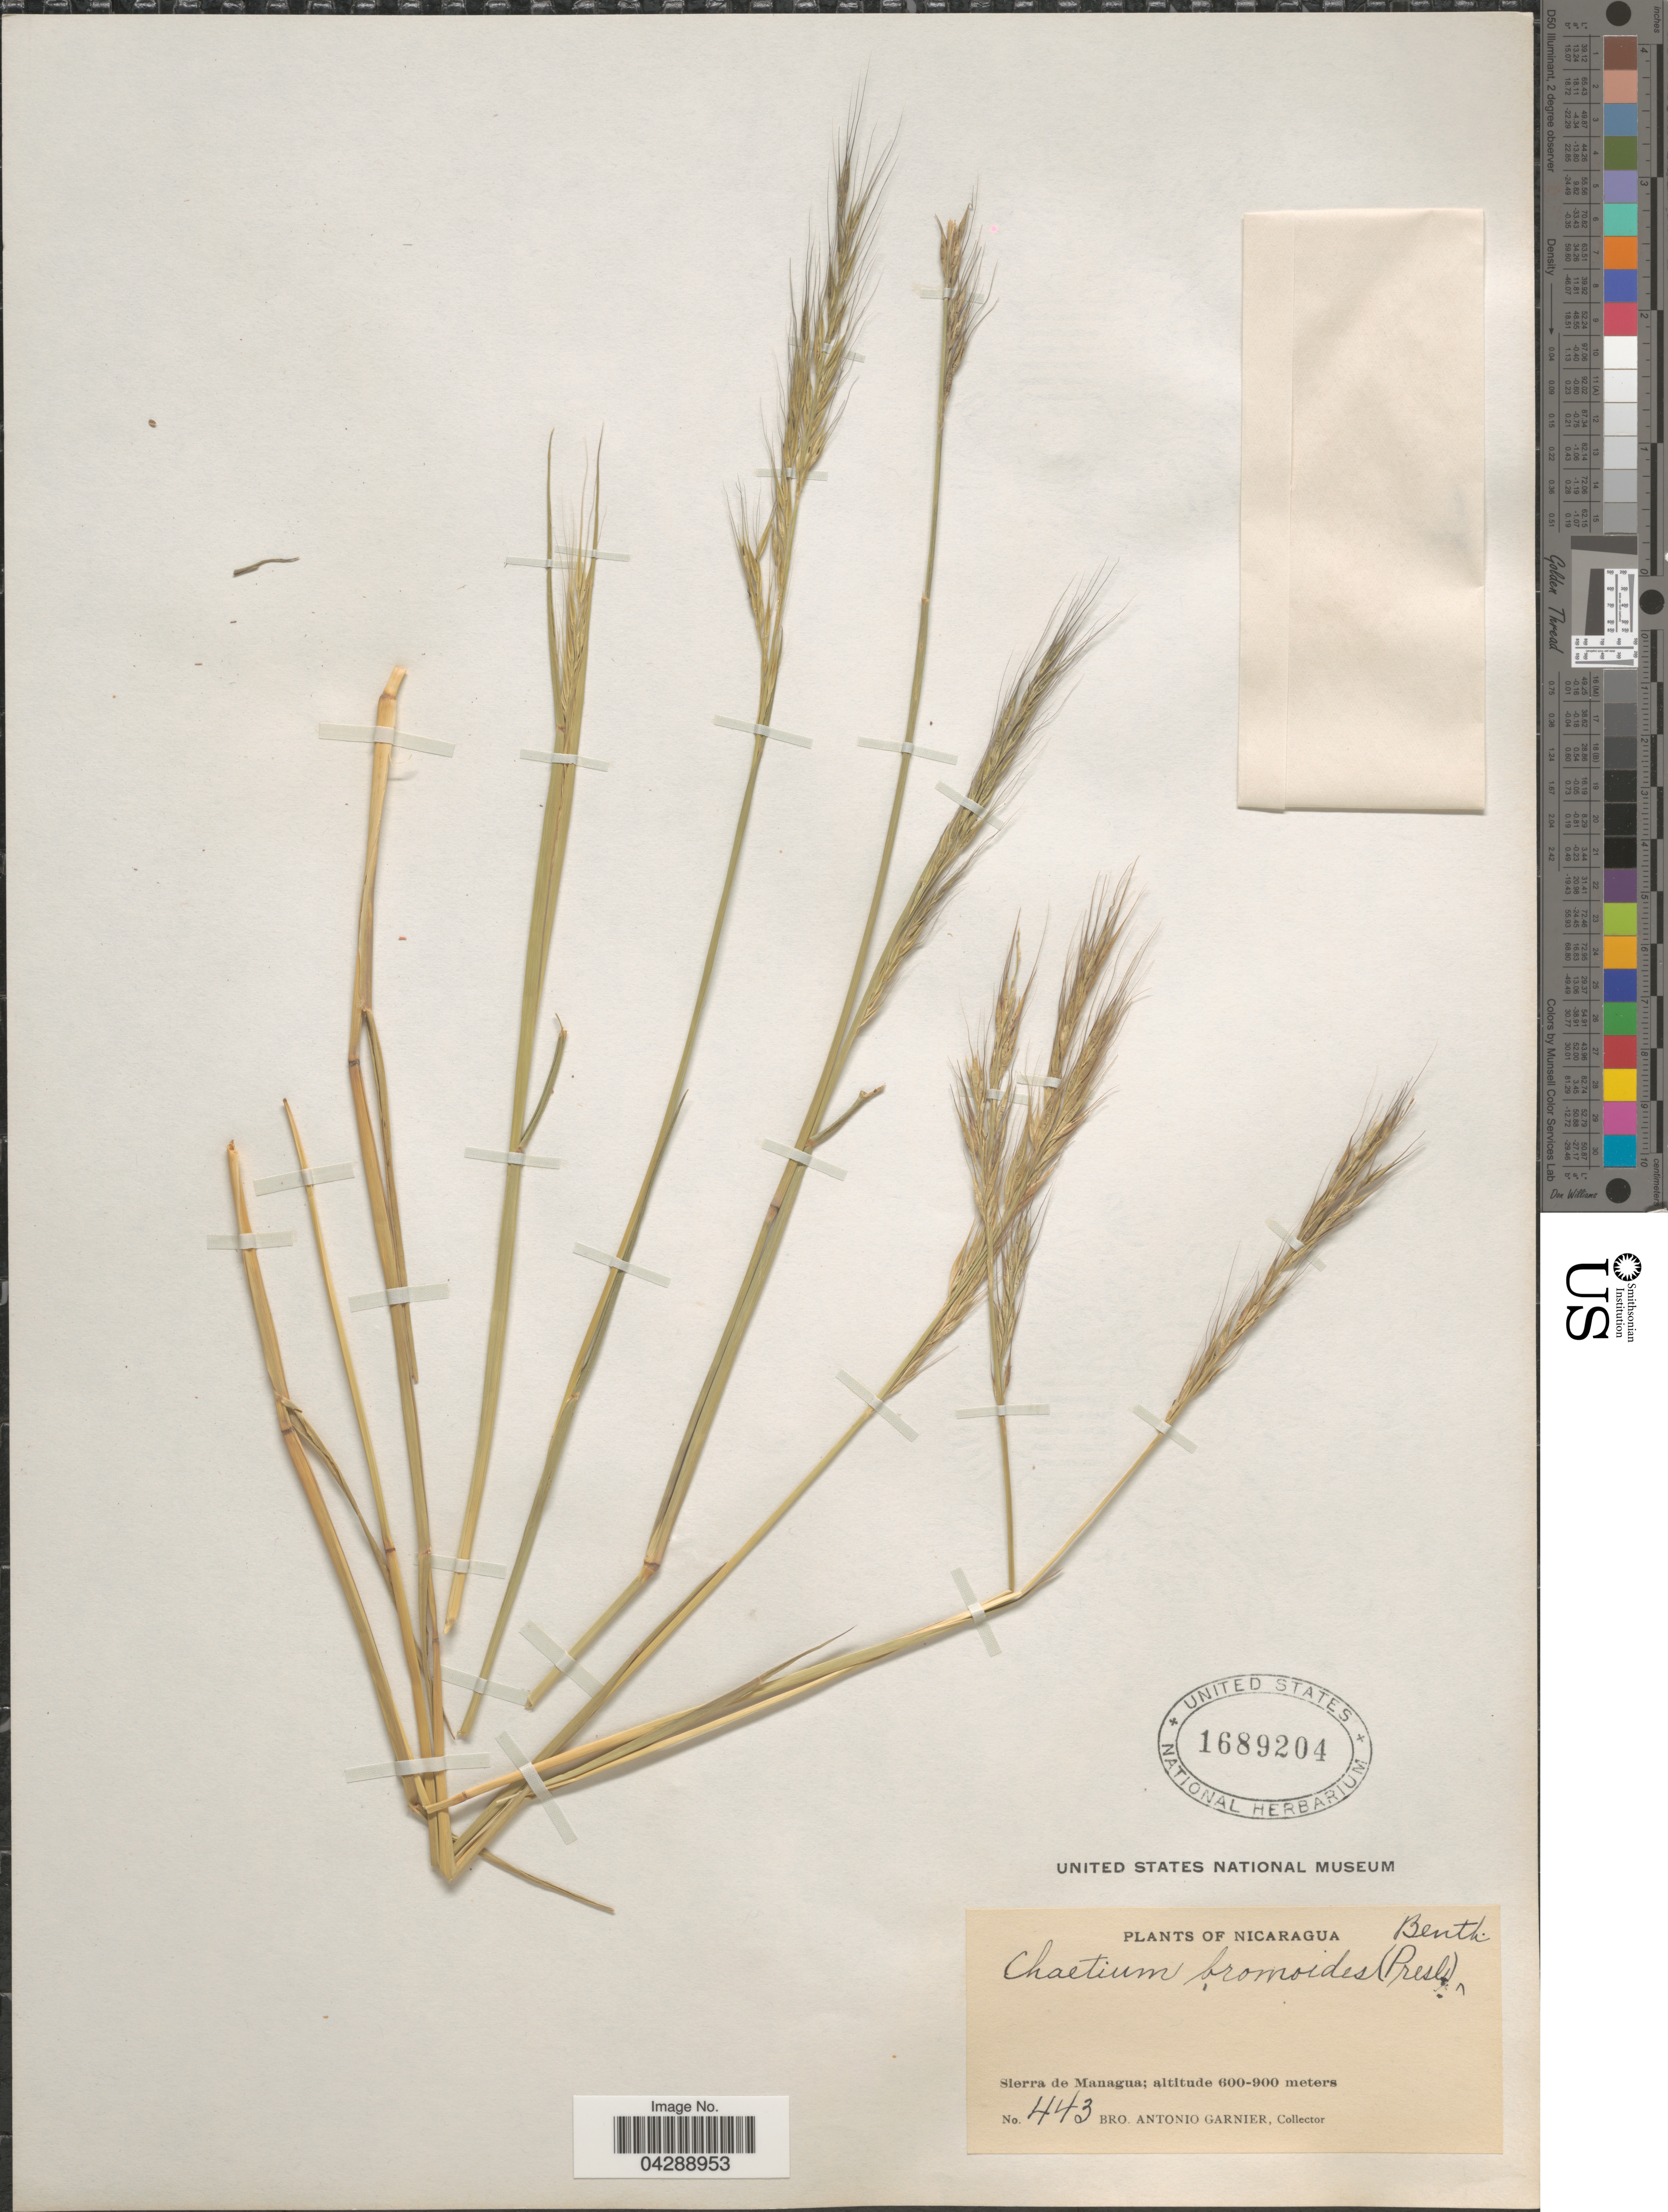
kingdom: Plantae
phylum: Tracheophyta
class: Liliopsida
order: Poales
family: Poaceae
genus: Chaetium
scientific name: Chaetium bromoides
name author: (J. Presl) Benth. ex Hemsl.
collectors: Bro. A. Garnier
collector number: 443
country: Nicaragua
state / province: Managua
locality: Sierra de Managua.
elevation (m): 600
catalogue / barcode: US 1689204